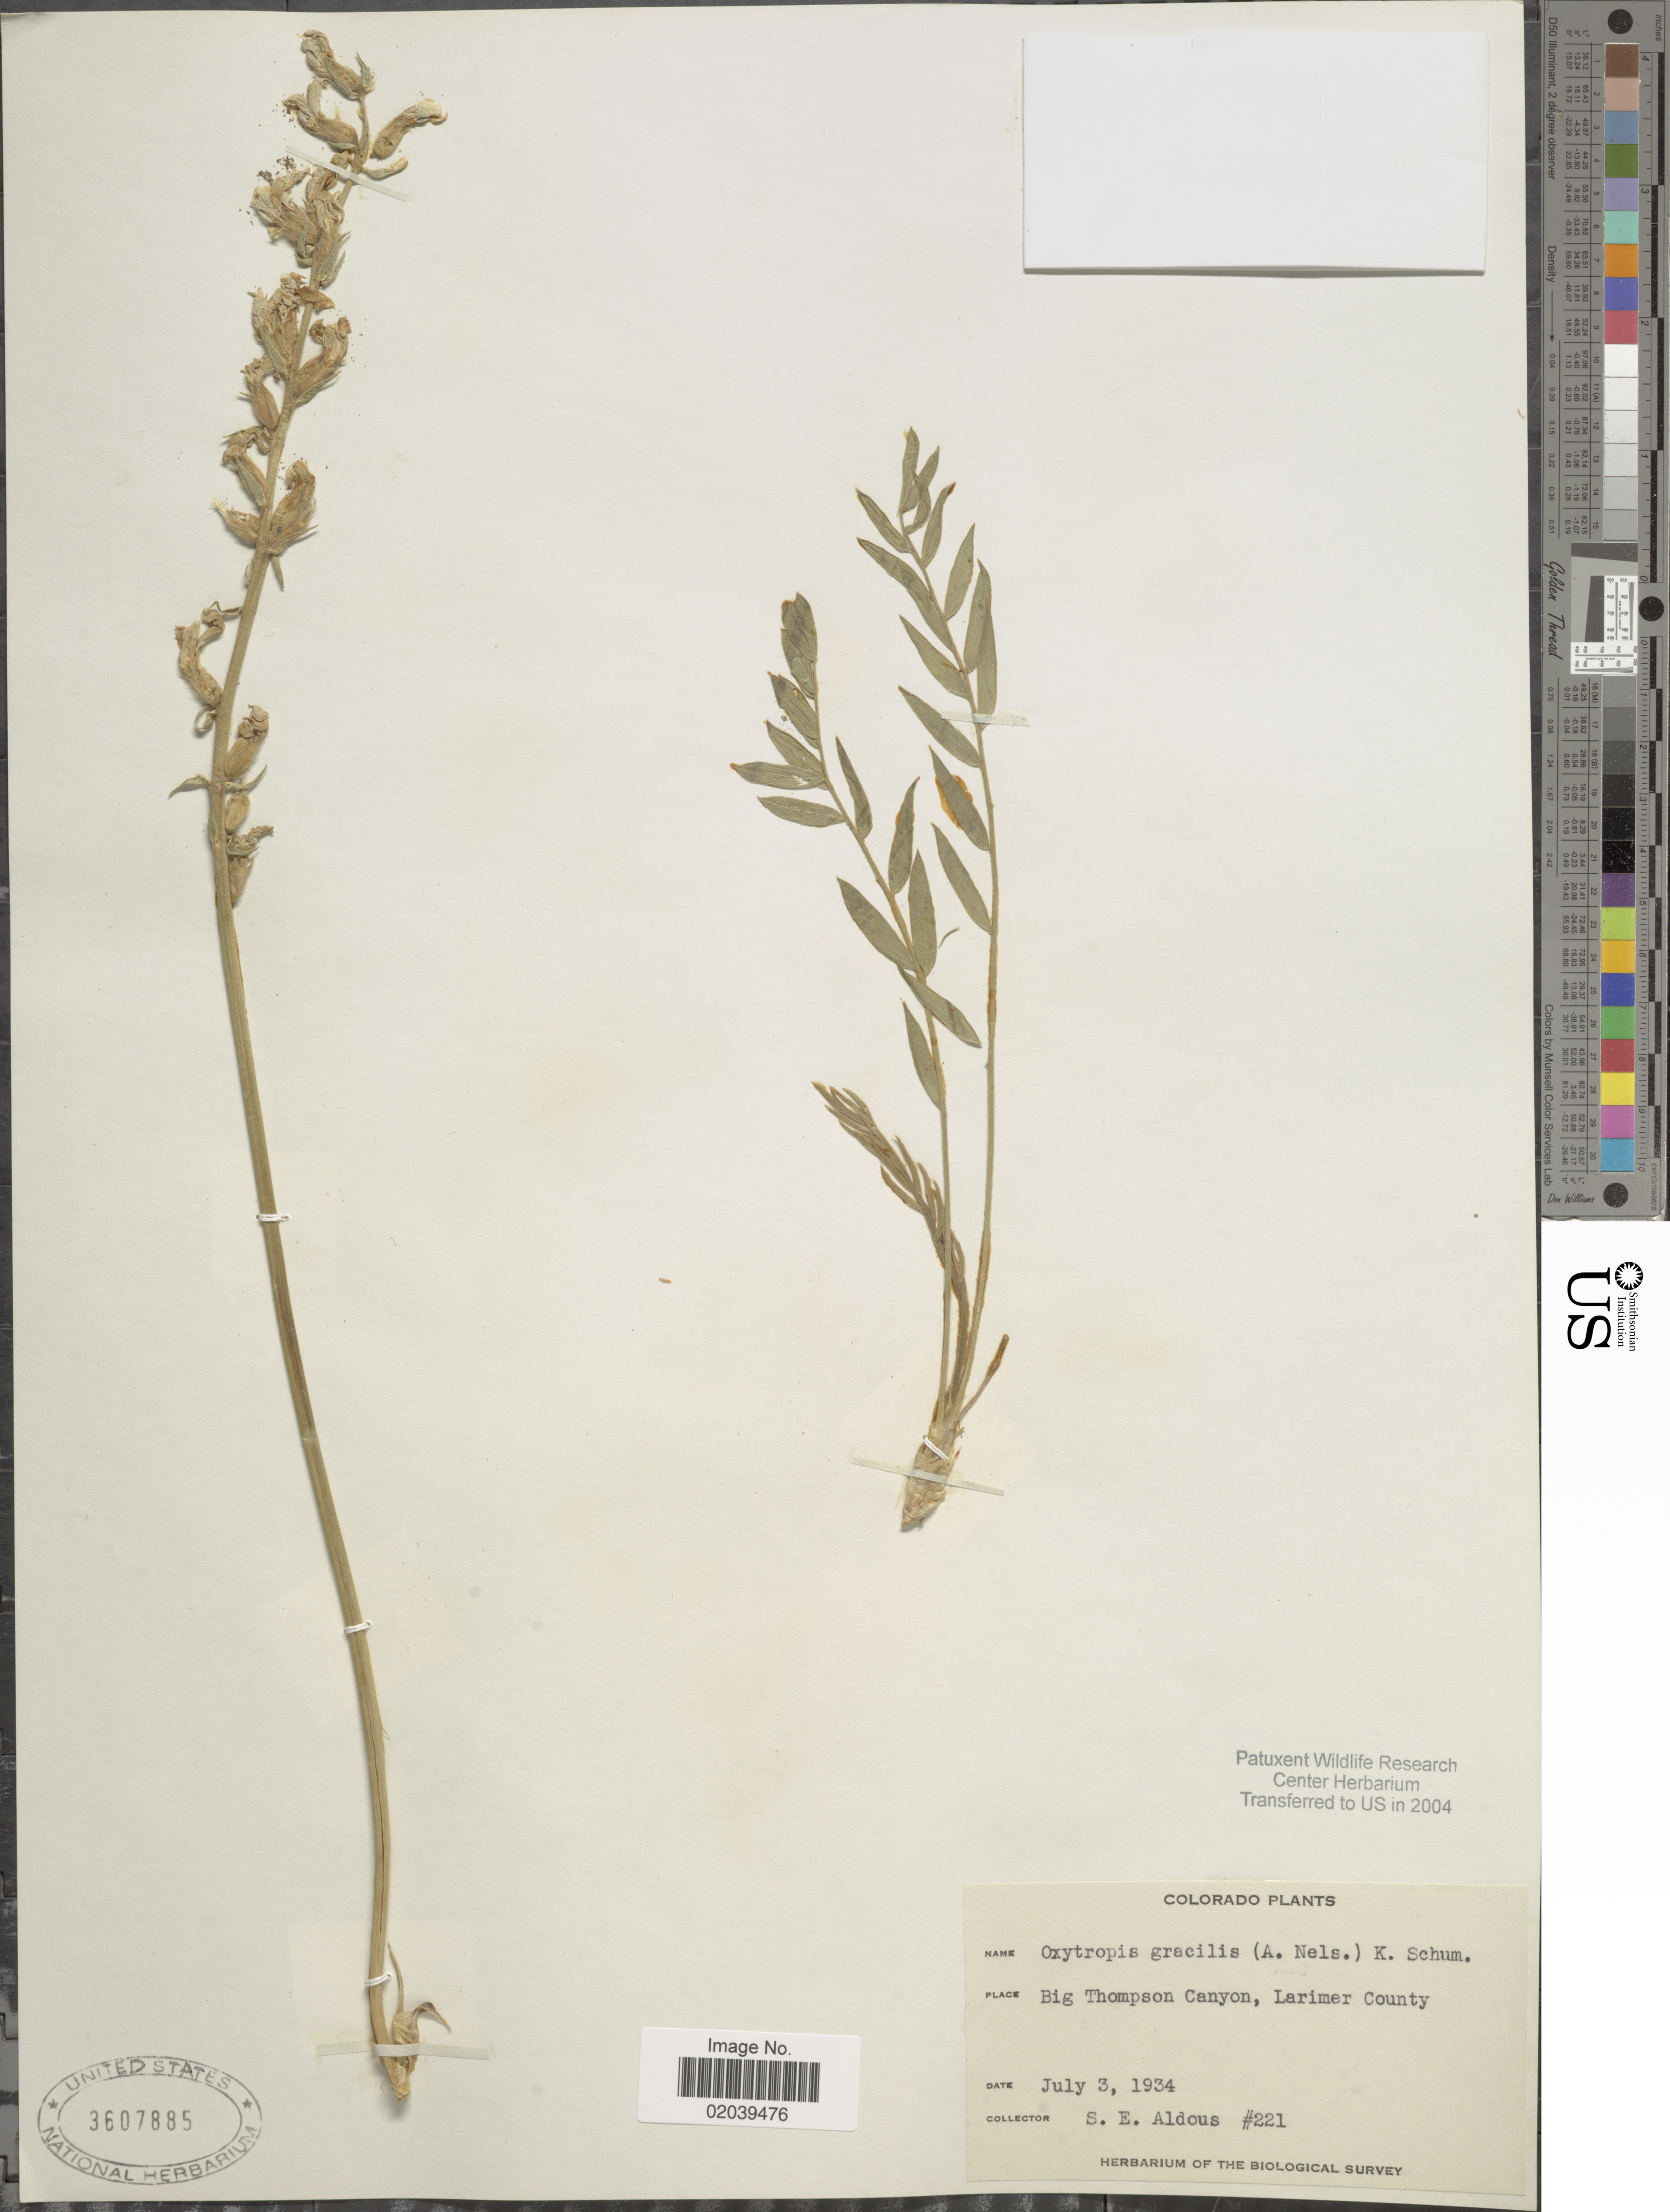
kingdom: Plantae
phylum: Tracheophyta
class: Magnoliopsida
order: Fabales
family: Fabaceae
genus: Oxytropis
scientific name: Oxytropis campestris var. gracilis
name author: (A. Nelson) Barneby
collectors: S. Aldous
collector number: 221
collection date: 1934-07-03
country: United States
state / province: Colorado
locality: Big Thompson Canyon, Larimer County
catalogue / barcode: US 3607885